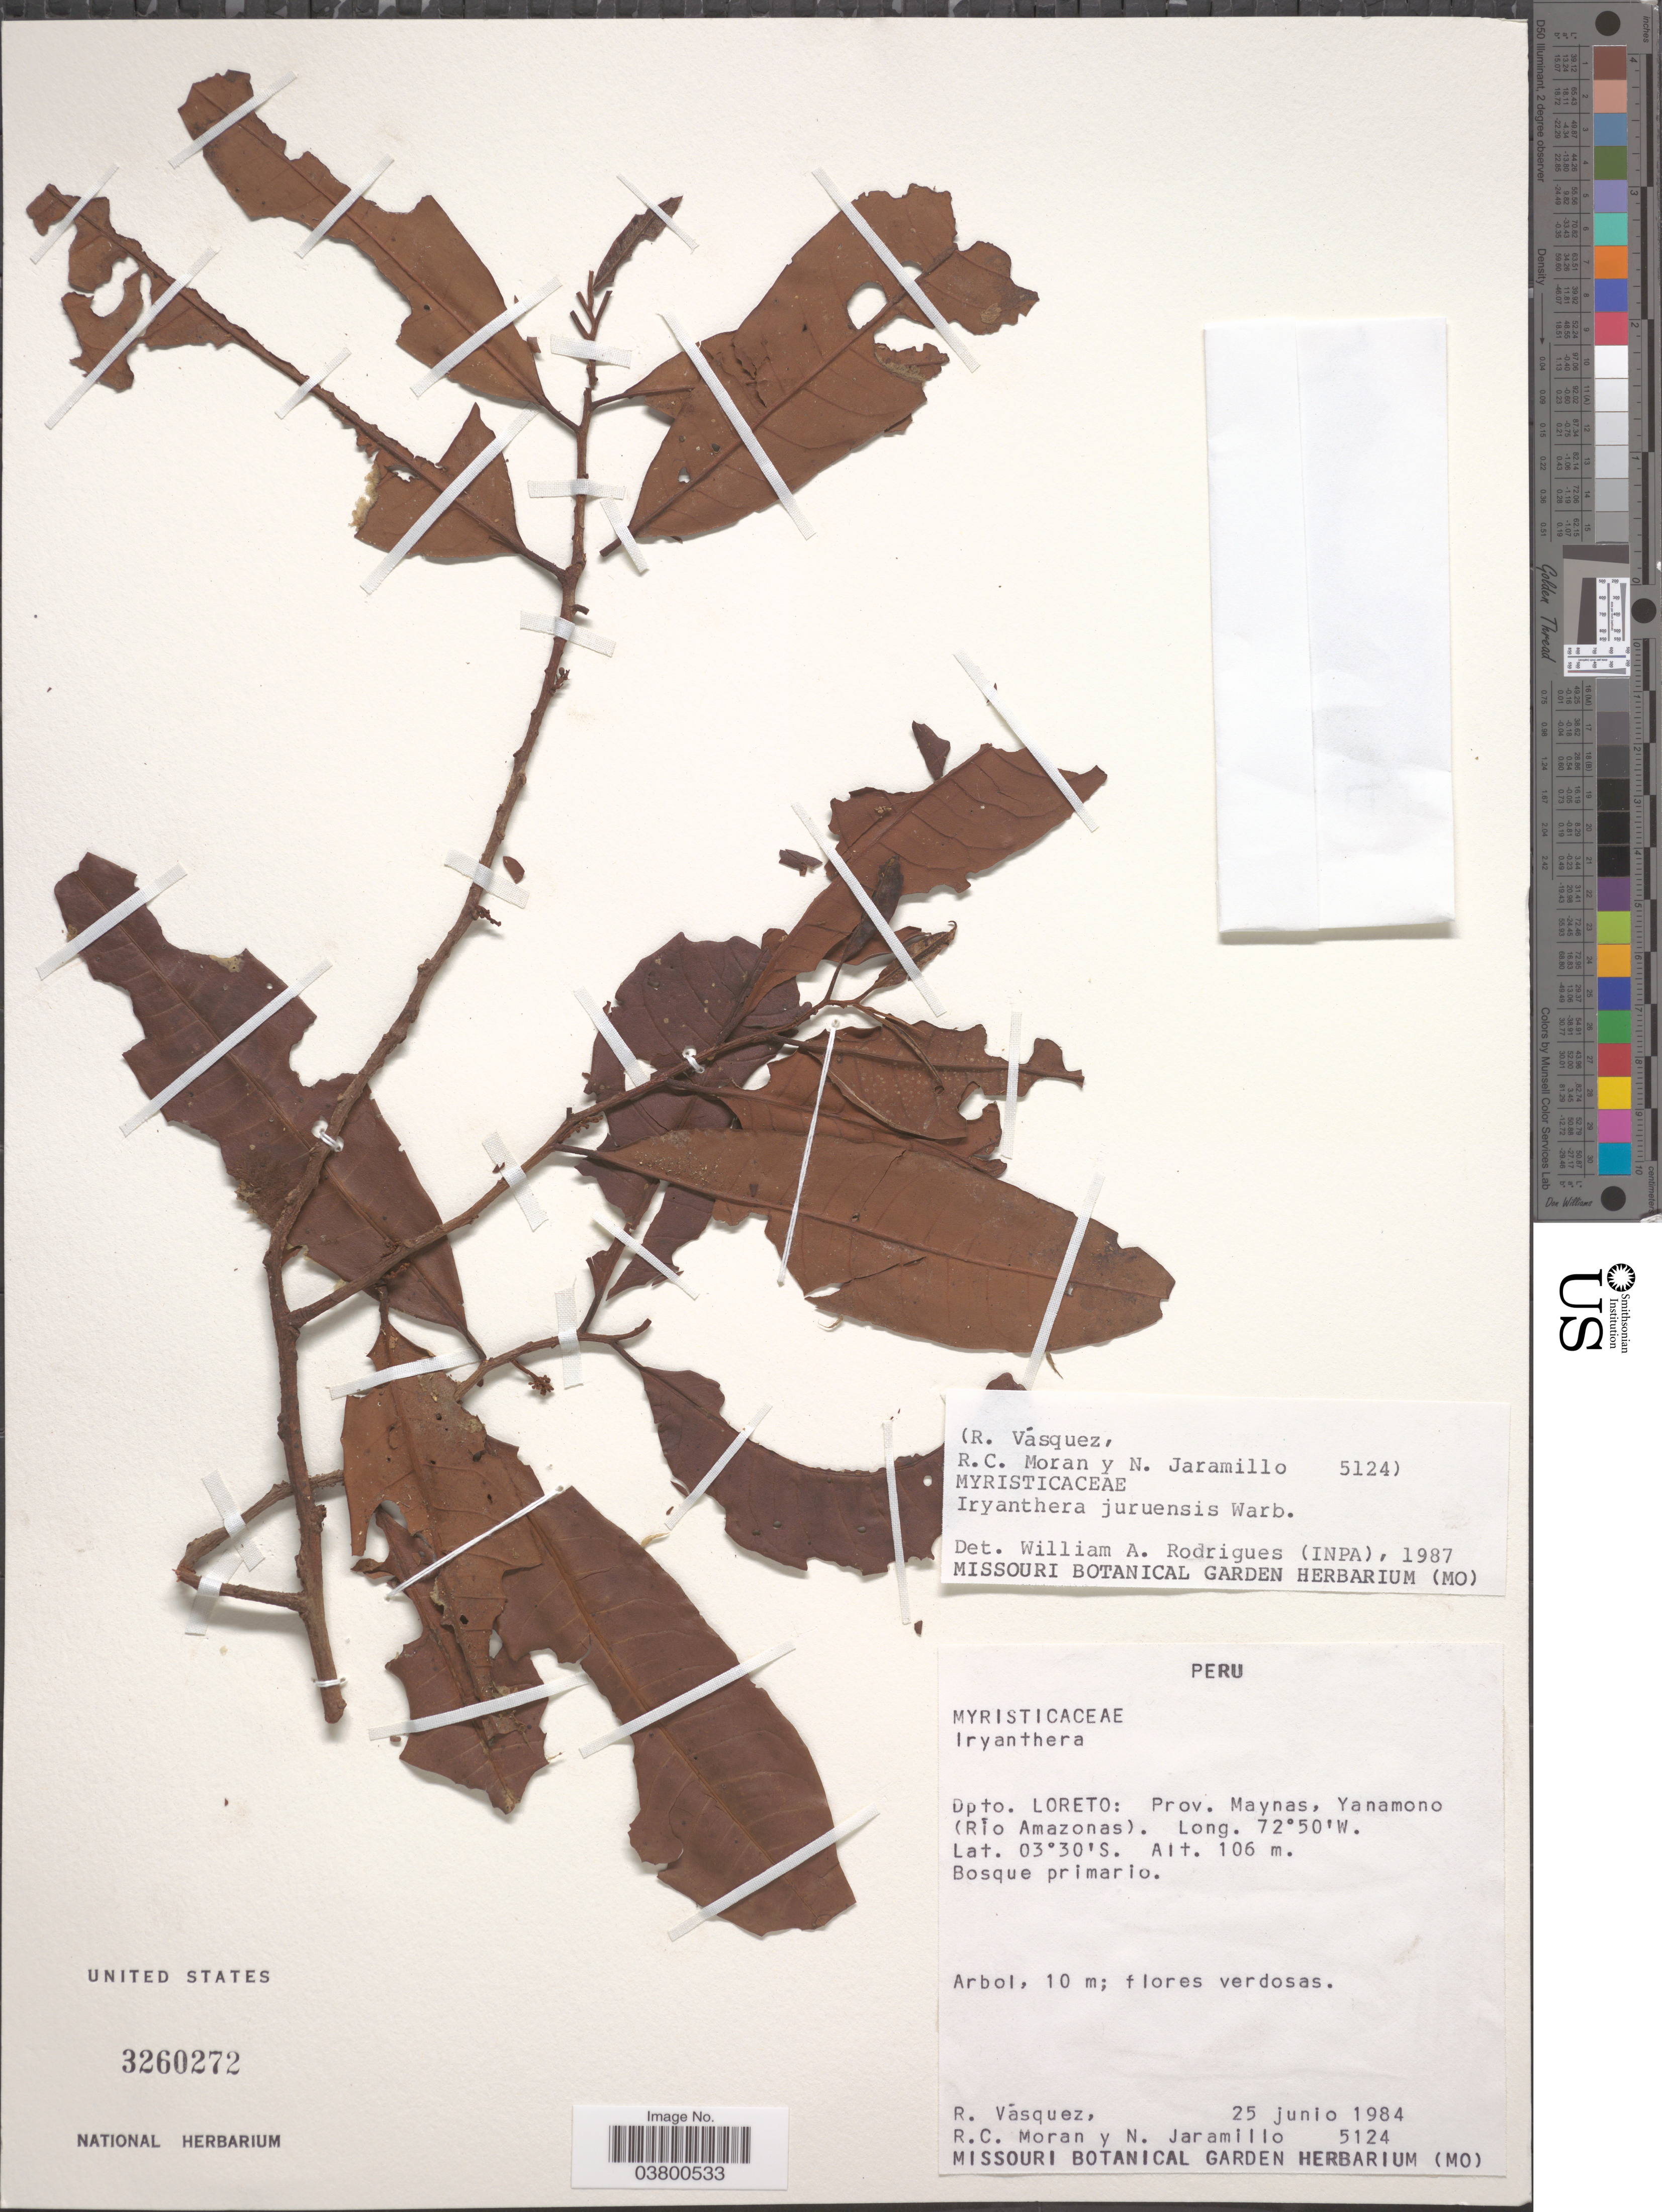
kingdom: Plantae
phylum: Tracheophyta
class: Magnoliopsida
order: Magnoliales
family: Myristicaceae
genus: Iryanthera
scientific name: Iryanthera juruensis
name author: Warb.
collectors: R. Vásquez, R. C. Moran & N. Jaramillo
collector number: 5124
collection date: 1984-06-25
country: Peru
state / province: Loreto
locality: Dpto. Loreto: Prov. Maynas, Yanamono (Río Amazonas).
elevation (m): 106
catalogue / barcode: US 3260272